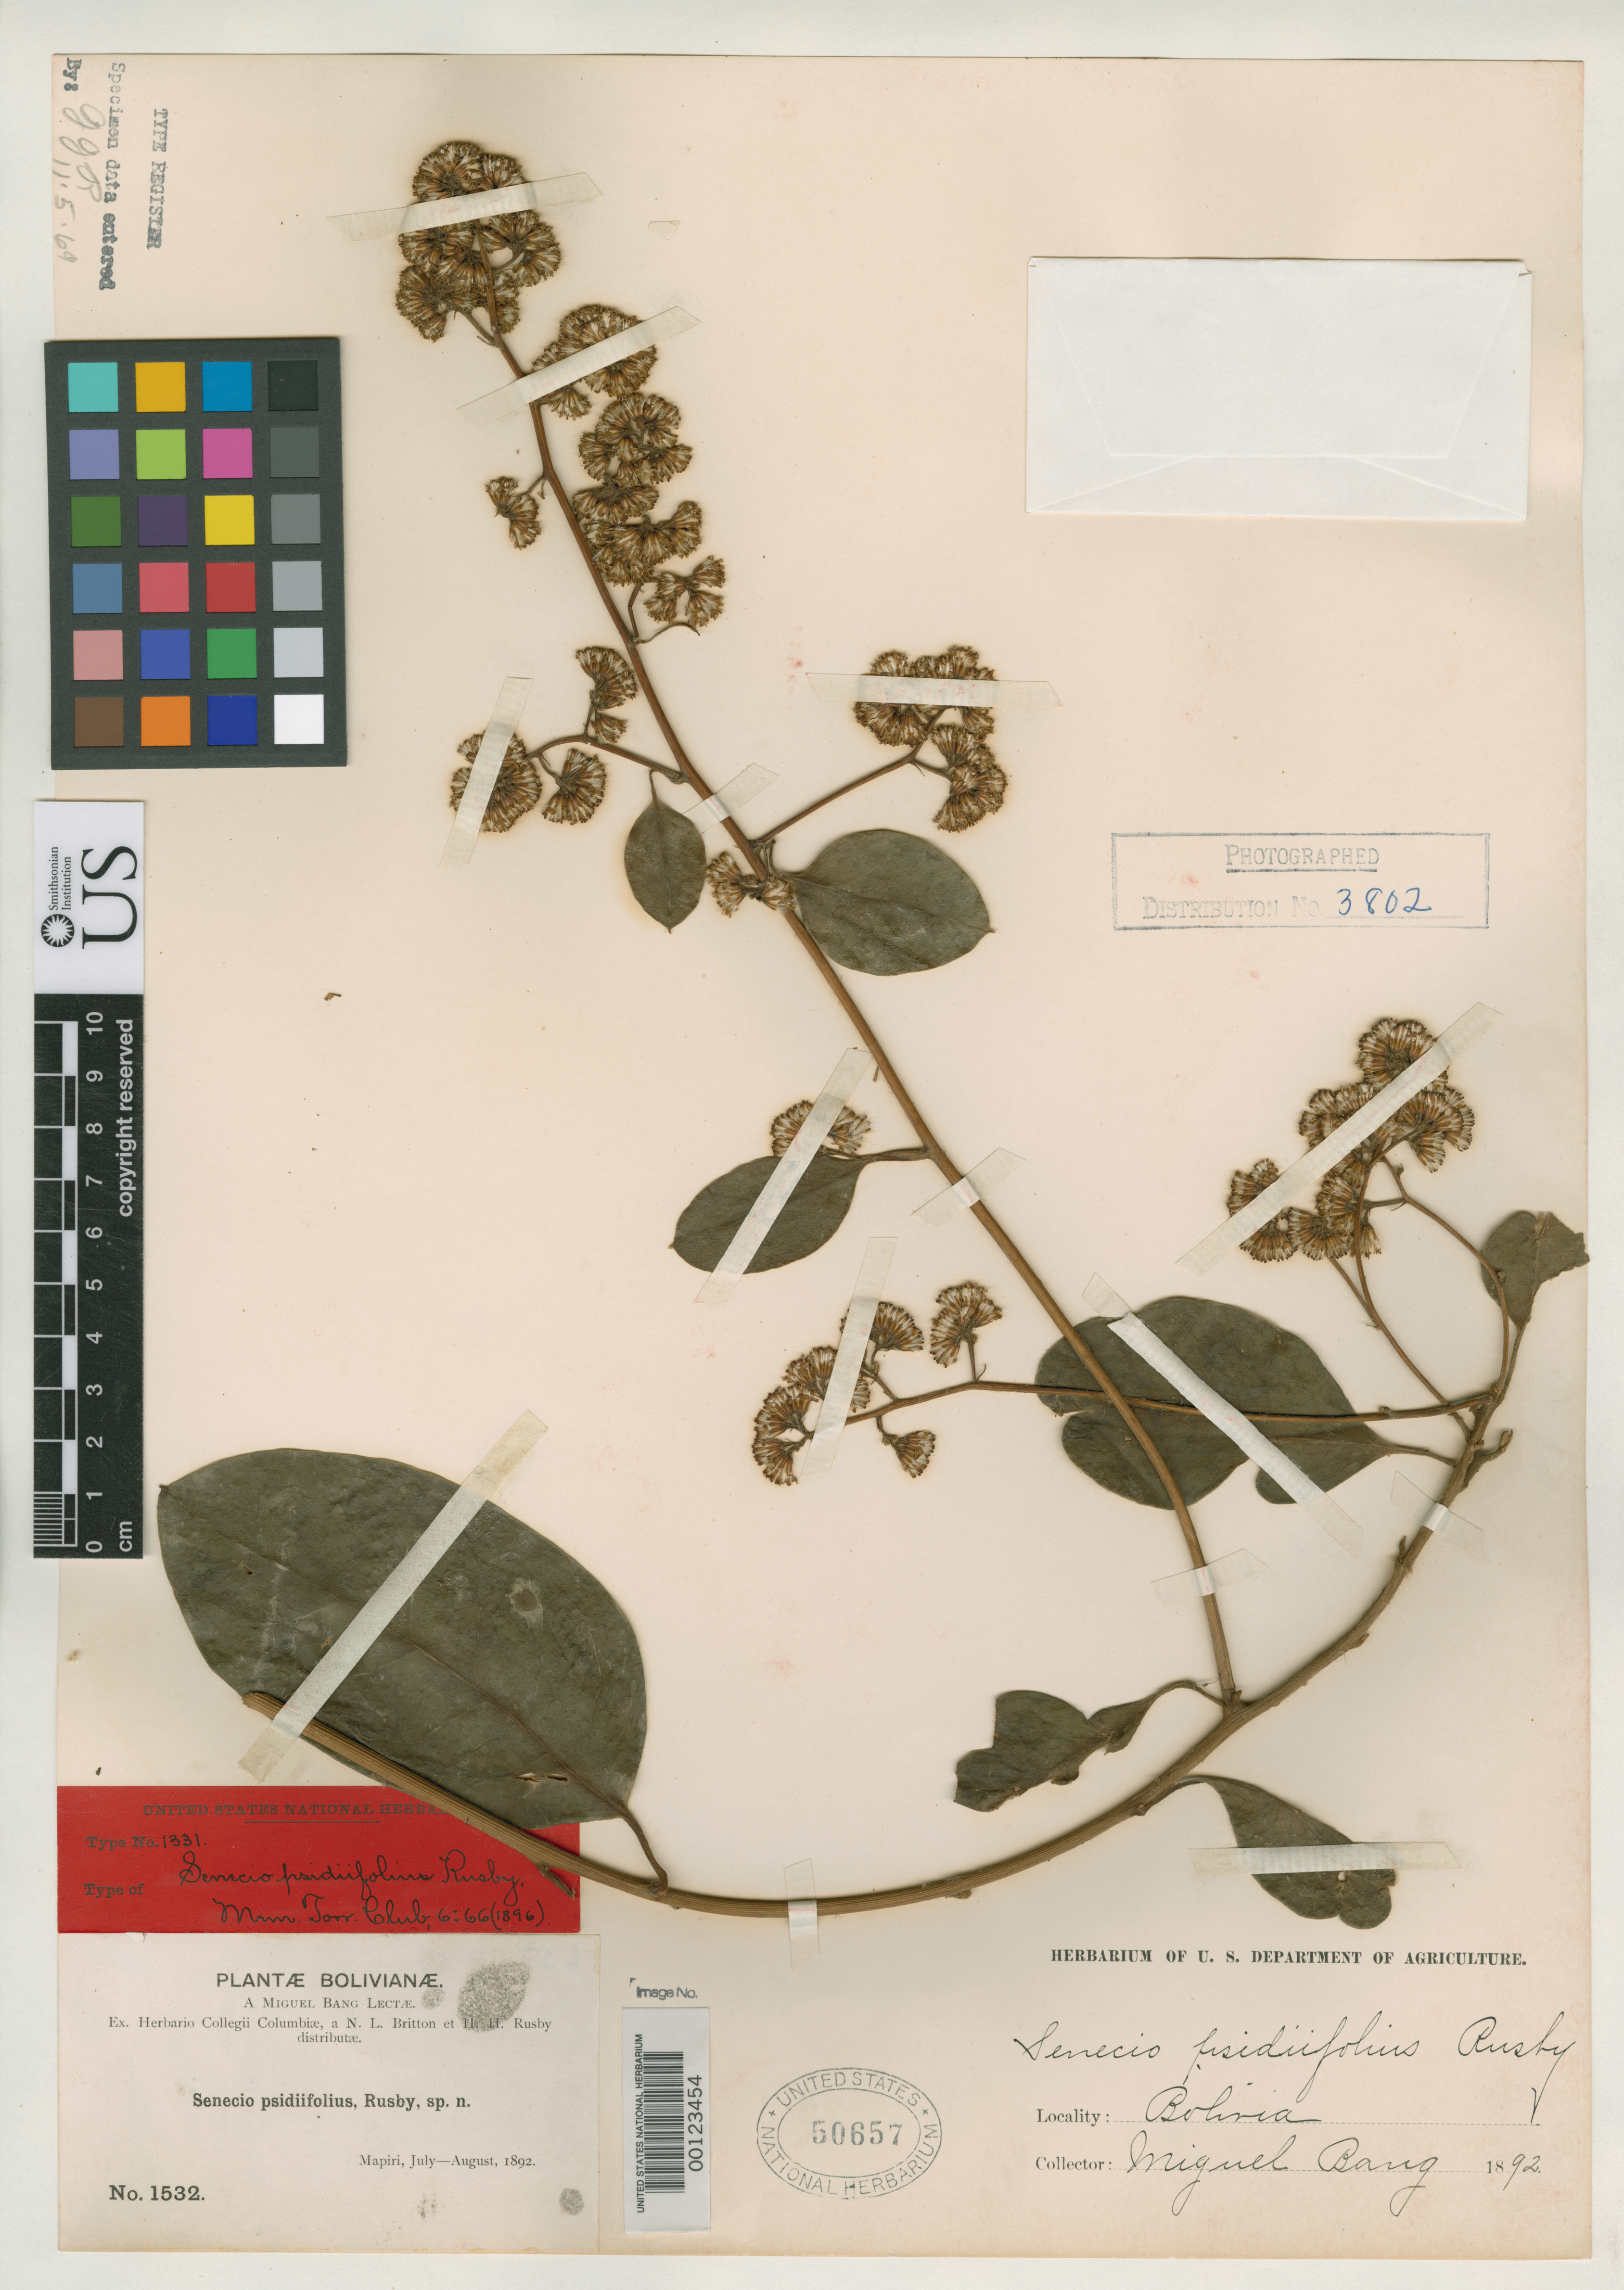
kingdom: Plantae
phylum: Tracheophyta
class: Magnoliopsida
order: Asterales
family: Asteraceae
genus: Senecio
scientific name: Senecio psidiifolius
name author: Rusby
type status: Isotype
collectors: M. Bang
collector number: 1532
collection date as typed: Jul 1892 to -- Aug 1892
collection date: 1892-07/1892-08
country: Bolivia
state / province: La Paz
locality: Mapiri.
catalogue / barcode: US 50657